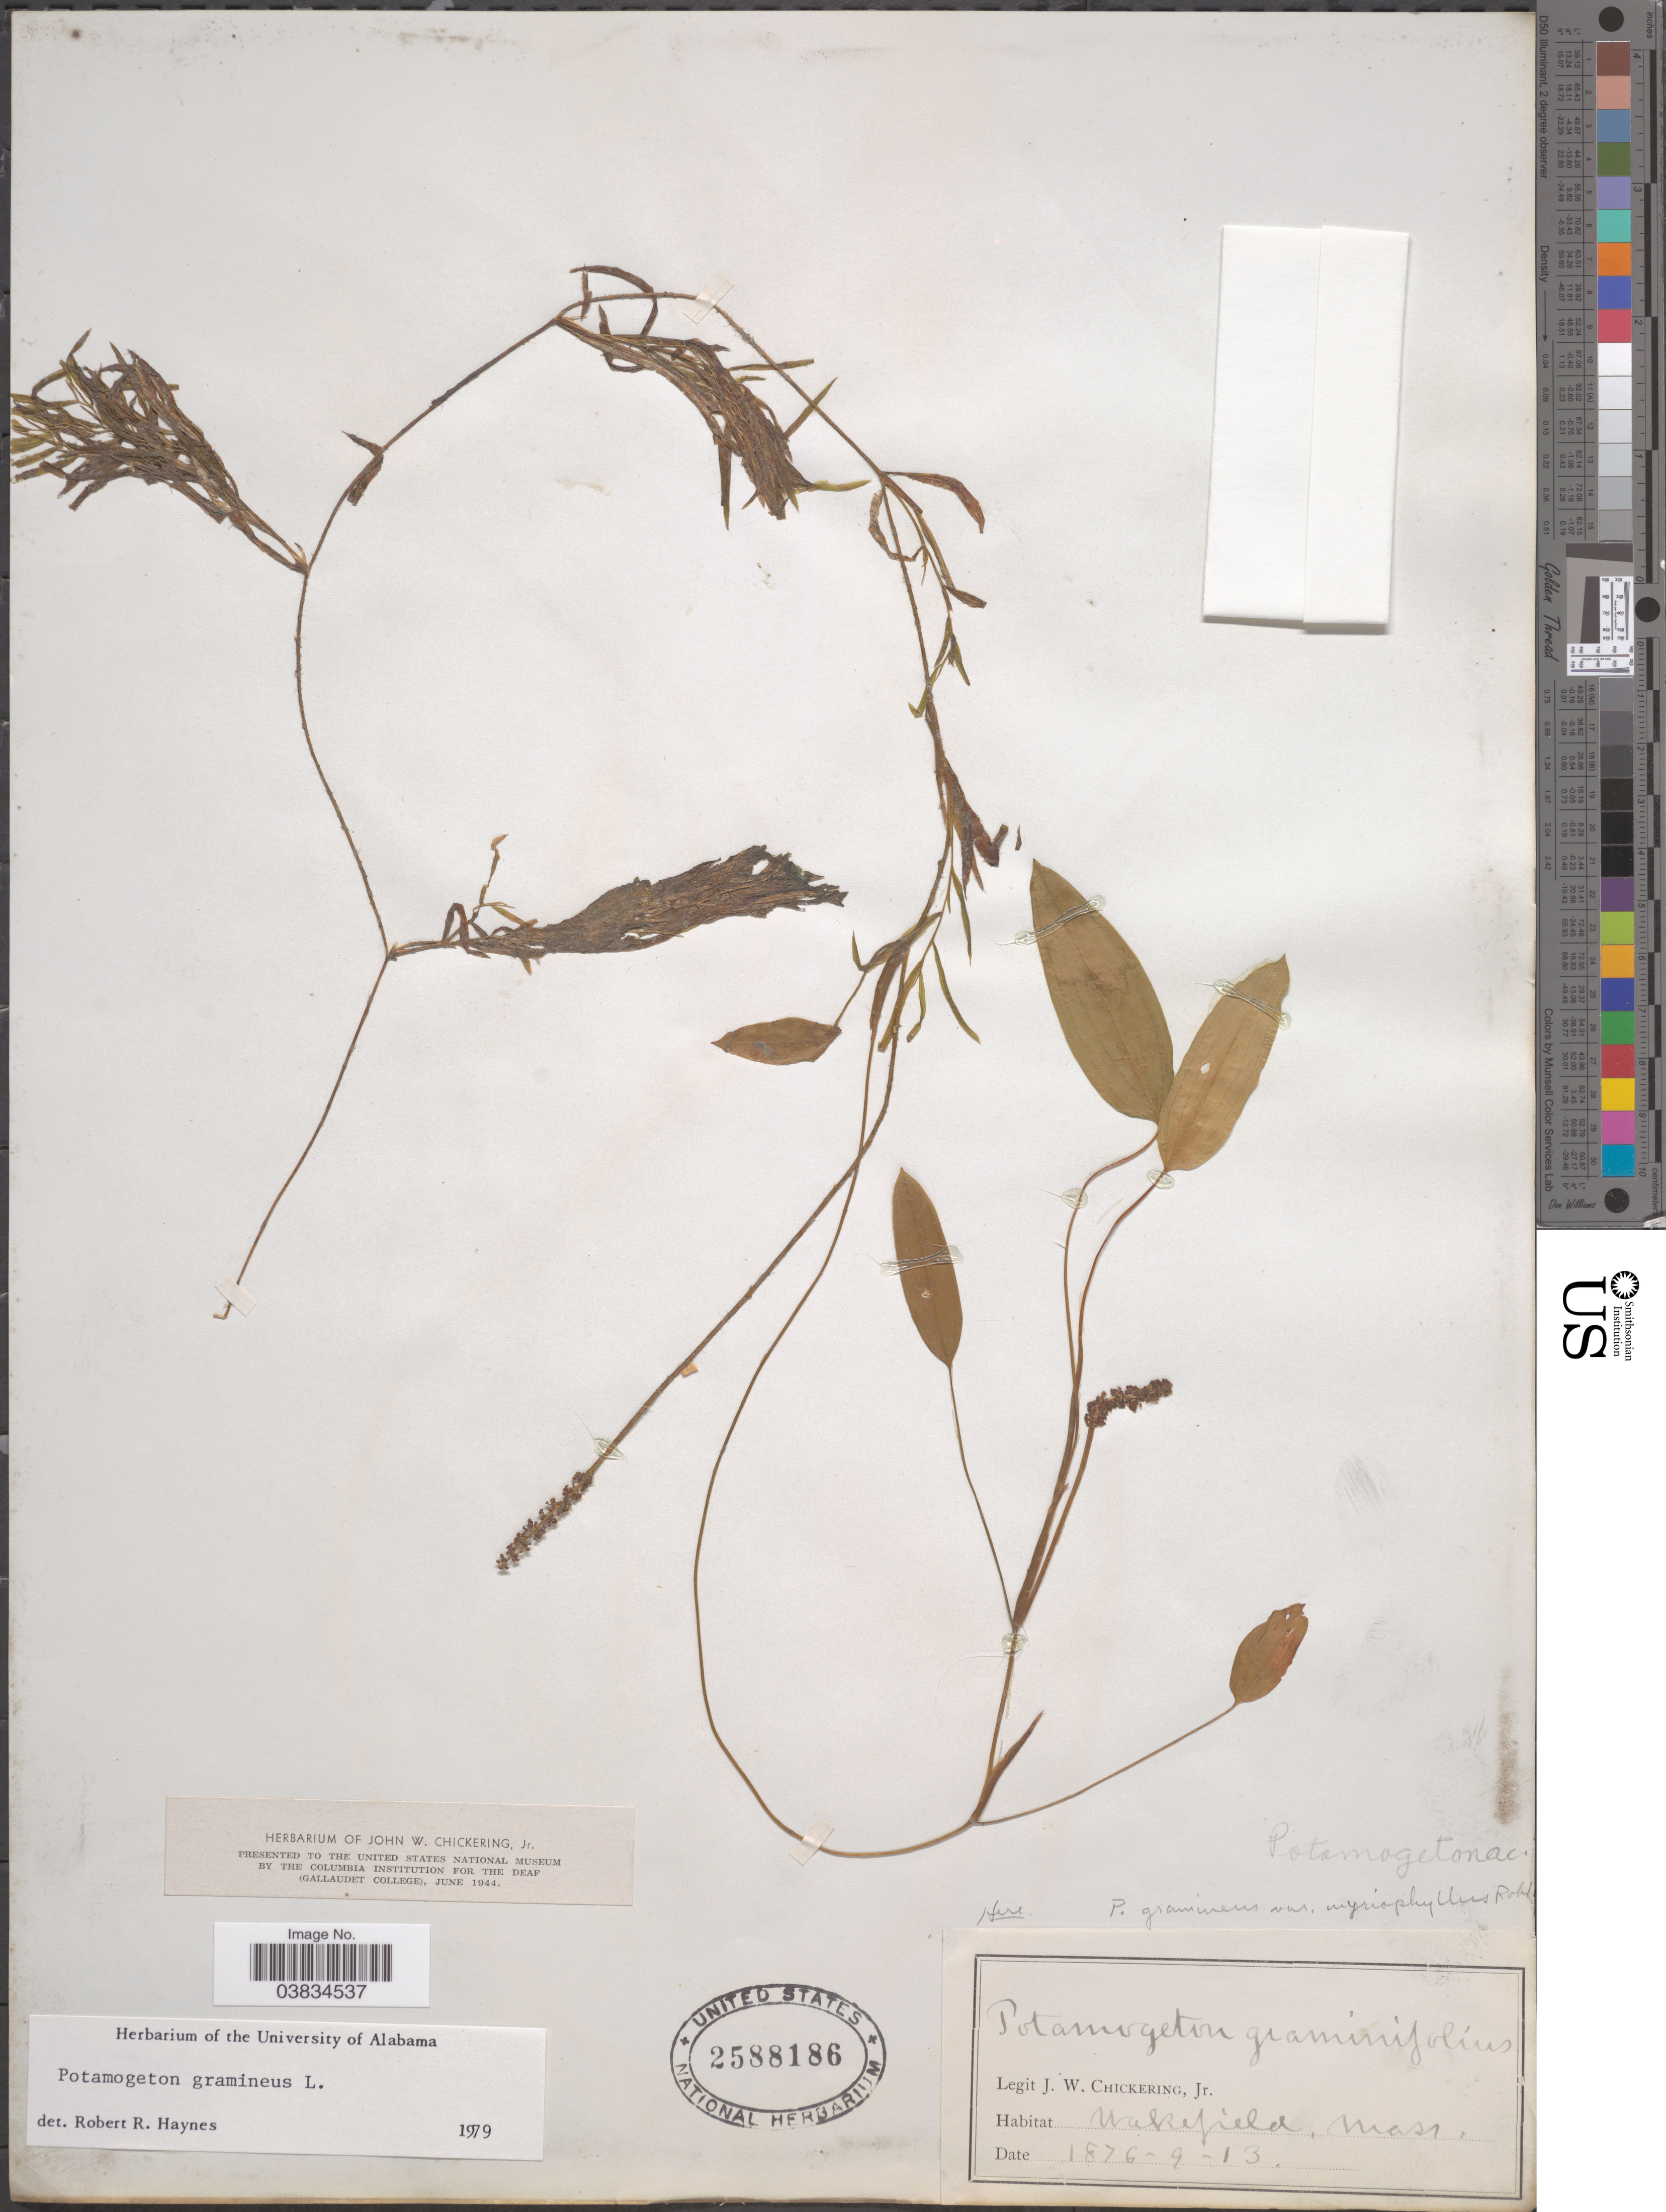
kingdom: Plantae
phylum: Tracheophyta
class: Liliopsida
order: Alismatales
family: Potamogetonaceae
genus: Potamogeton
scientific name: Potamogeton gramineus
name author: L.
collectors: J. W. Chickering Jr.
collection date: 1876-09-13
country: United States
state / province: Massachusetts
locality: Wakefield.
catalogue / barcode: US 2588186